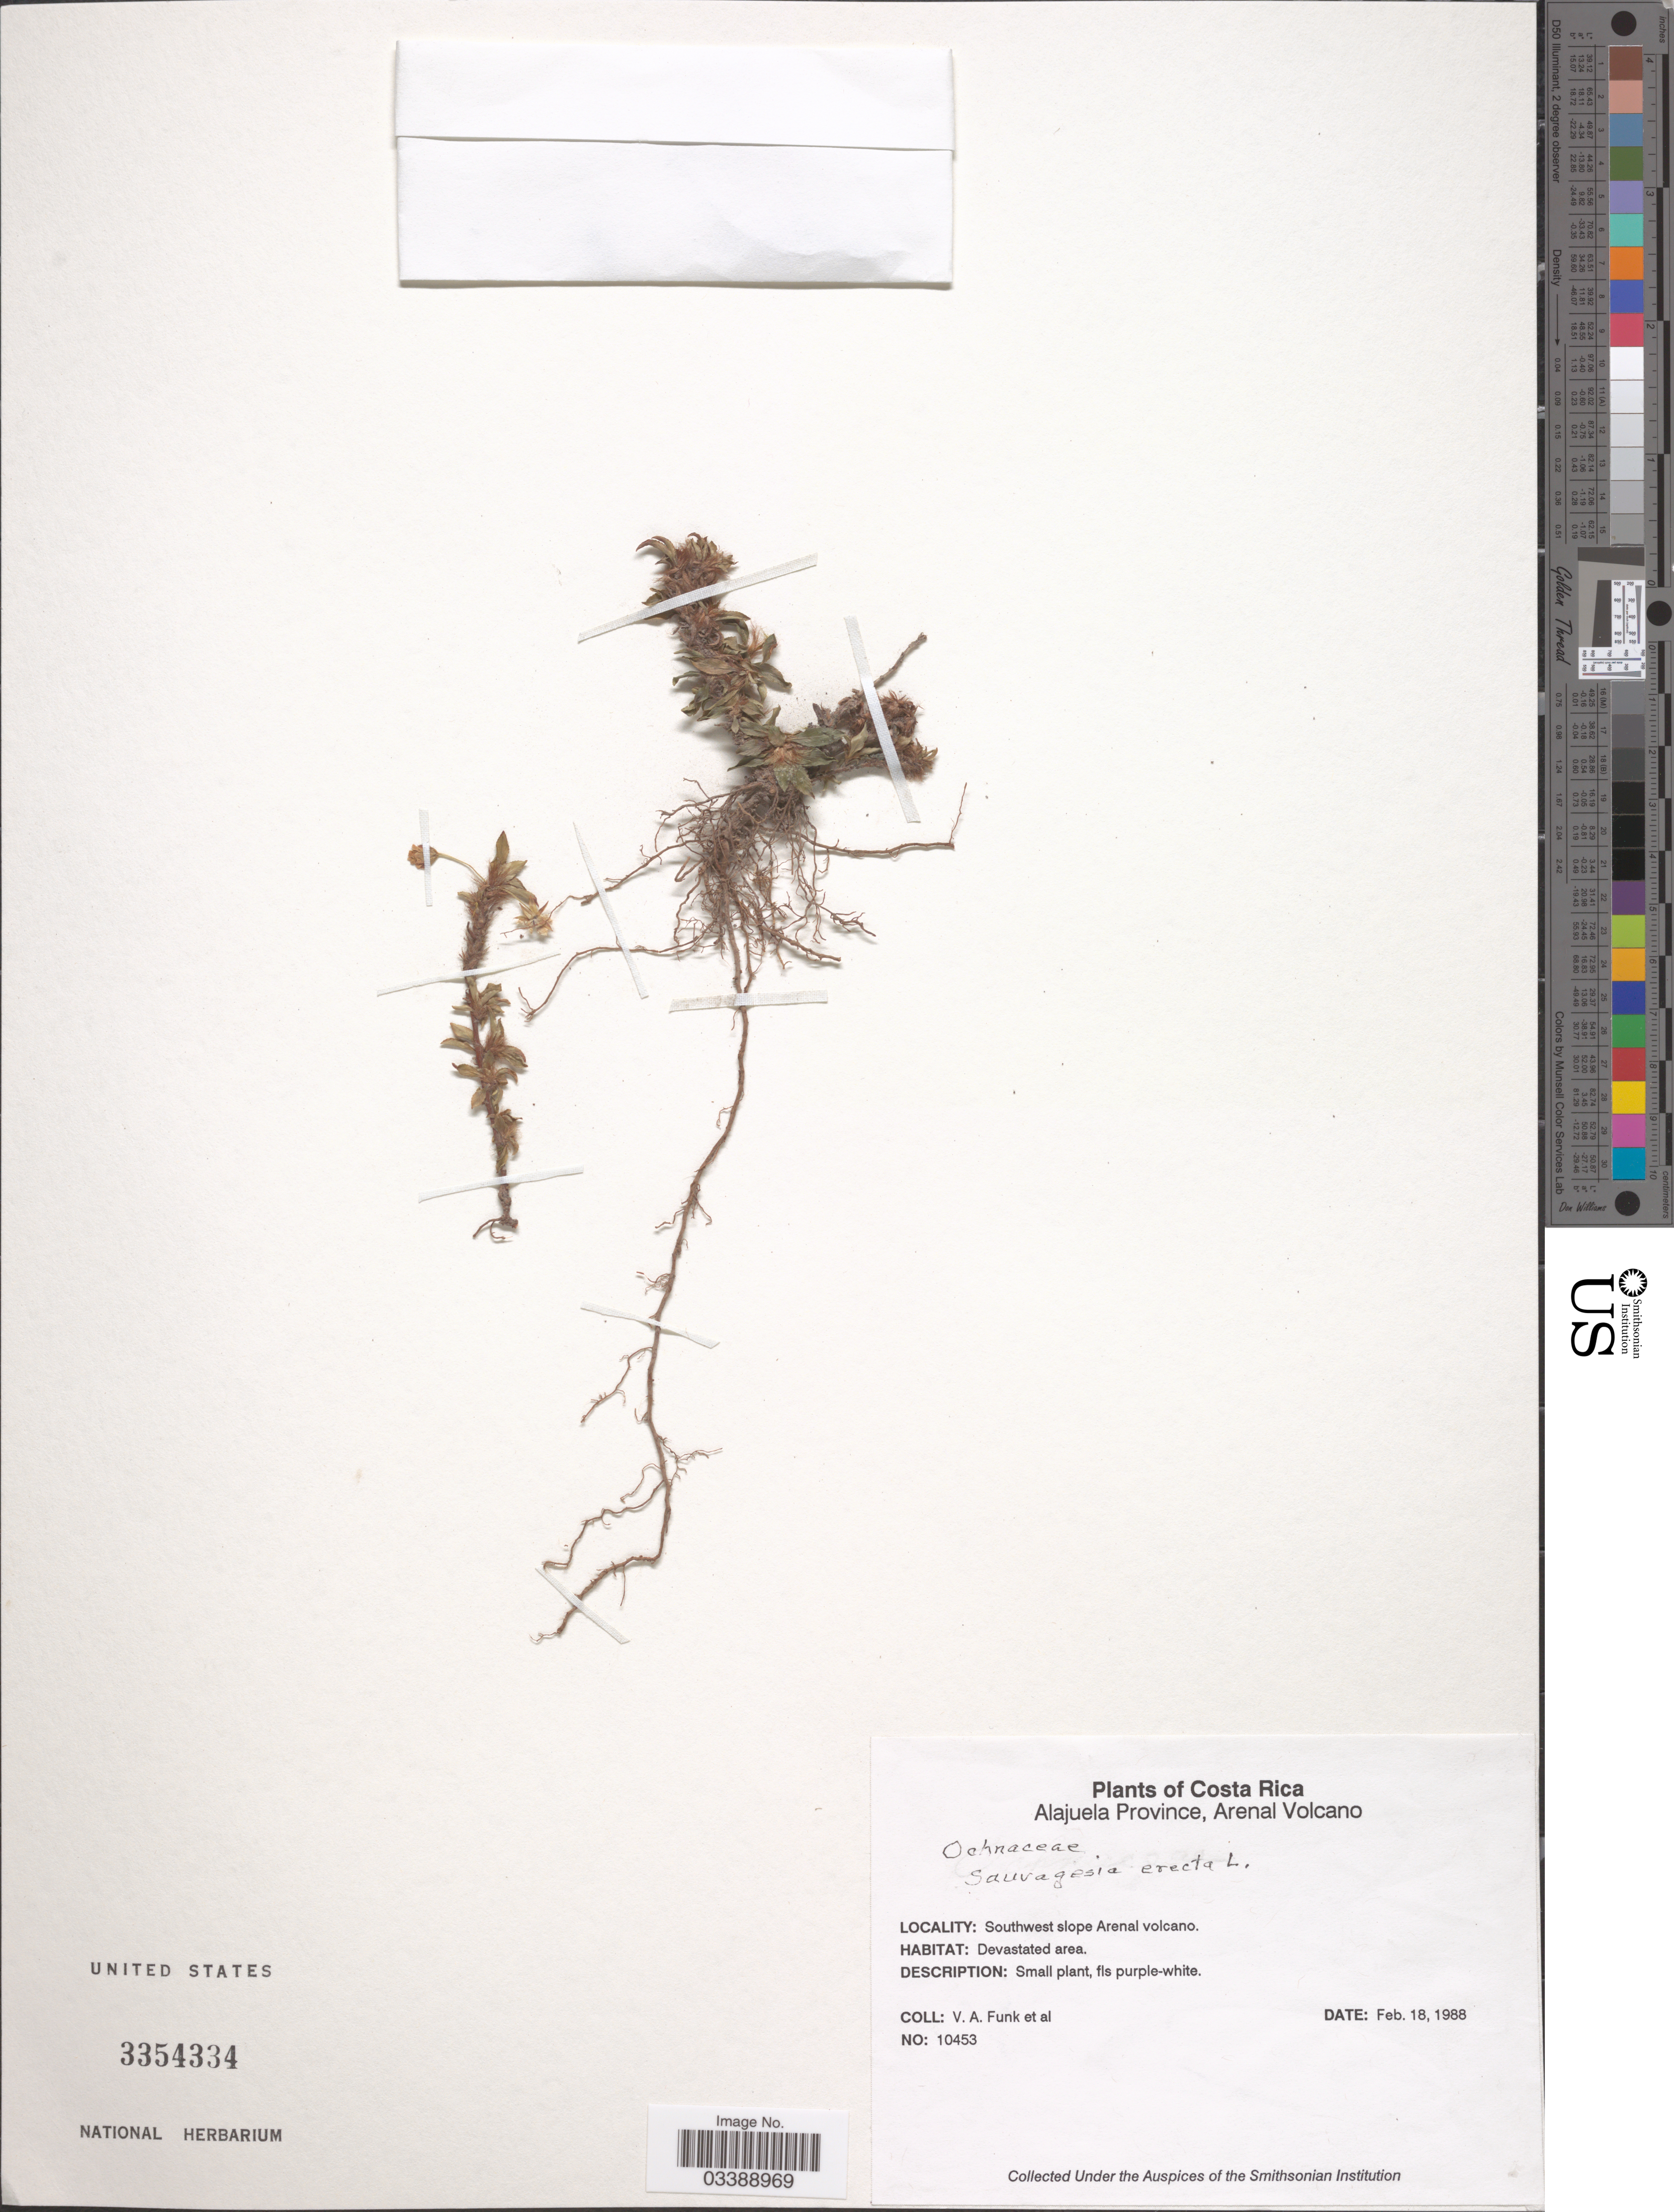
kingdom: Plantae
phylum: Tracheophyta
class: Magnoliopsida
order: Malpighiales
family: Ochnaceae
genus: Sauvagesia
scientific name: Sauvagesia erecta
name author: L.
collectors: V. Funk & et al.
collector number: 10453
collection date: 1988-02-18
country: Costa Rica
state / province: Alajuela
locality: Arenal Volcano. Southwest slope Arenal volcano.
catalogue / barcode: US 3354334